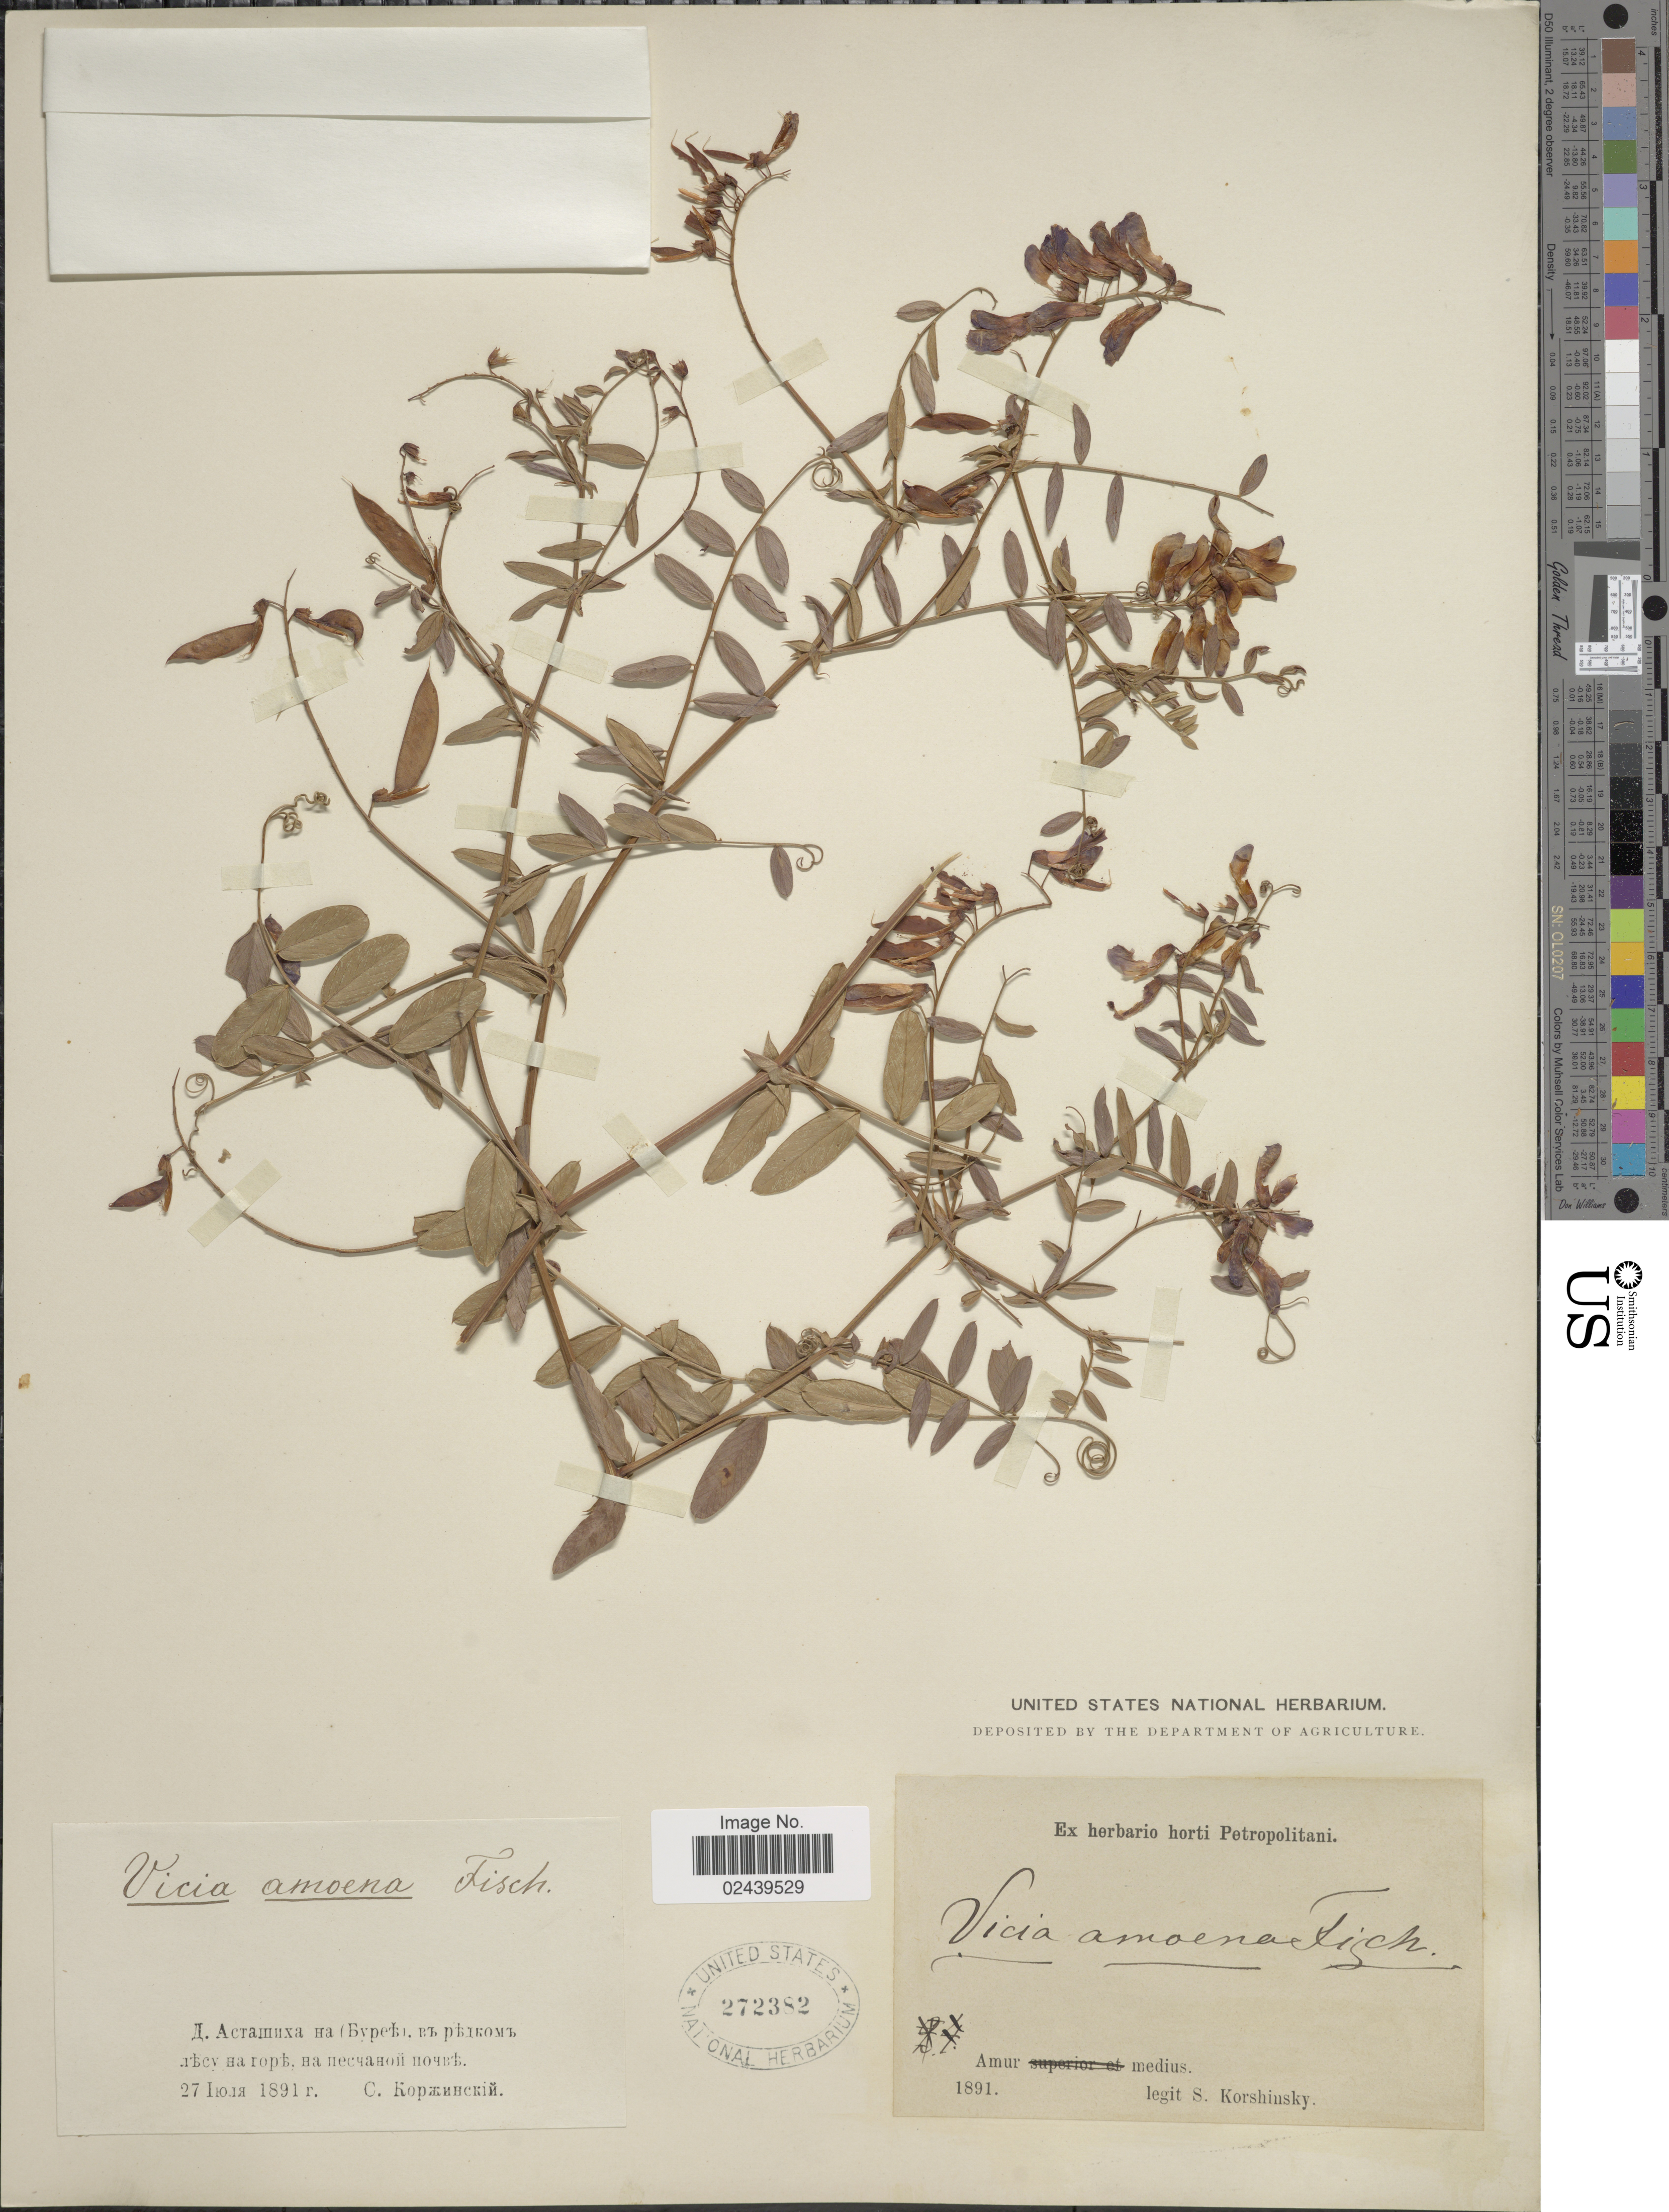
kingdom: Plantae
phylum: Tracheophyta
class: Magnoliopsida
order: Fabales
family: Fabaceae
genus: Vicia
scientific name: Vicia amoena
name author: Fisch. ex Ser.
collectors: S. I. Korshinsky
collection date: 1891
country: Russian Federation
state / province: Amur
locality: Amur medius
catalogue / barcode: US 272382